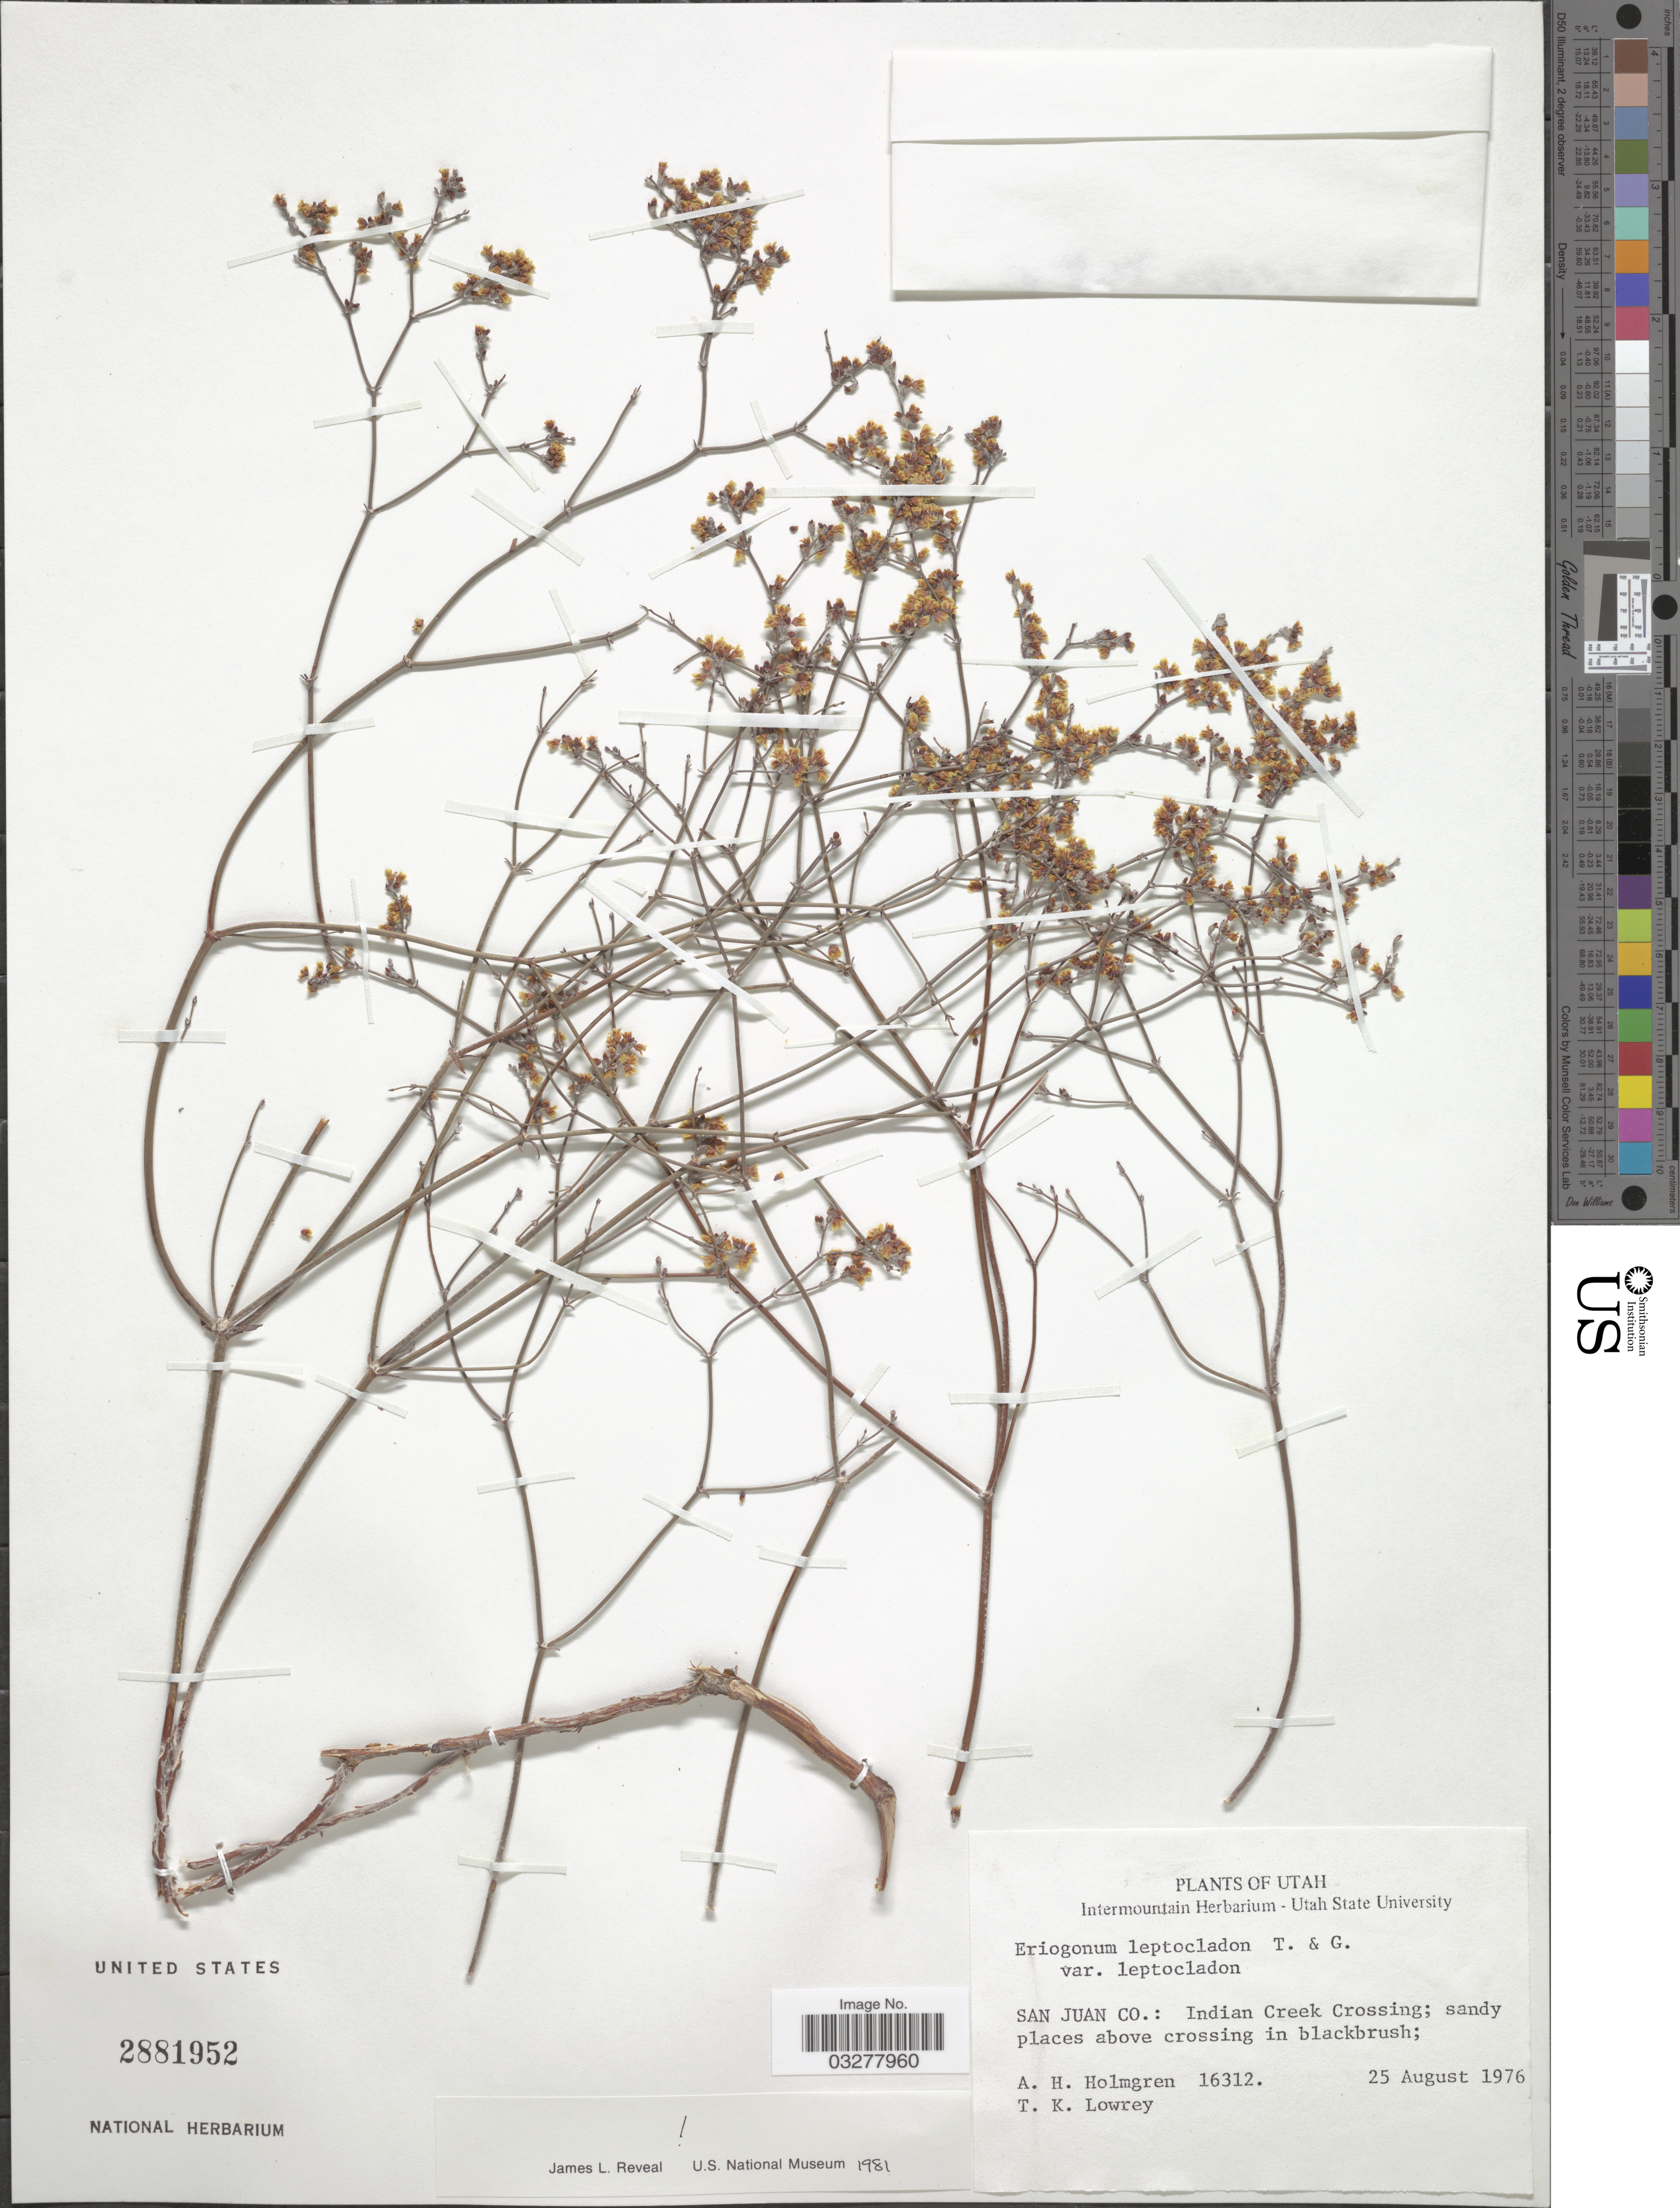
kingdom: Plantae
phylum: Tracheophyta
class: Magnoliopsida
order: Caryophyllales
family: Polygonaceae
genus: Eriogonum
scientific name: Eriogonum leptocladon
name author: Torr. & A. Gray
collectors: A. H. Holmgren & T. Lowrey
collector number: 16312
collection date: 1976-08-25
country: United States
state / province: Utah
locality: San Juan Co.: Indian Creek Crossing.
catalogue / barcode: US 2881952